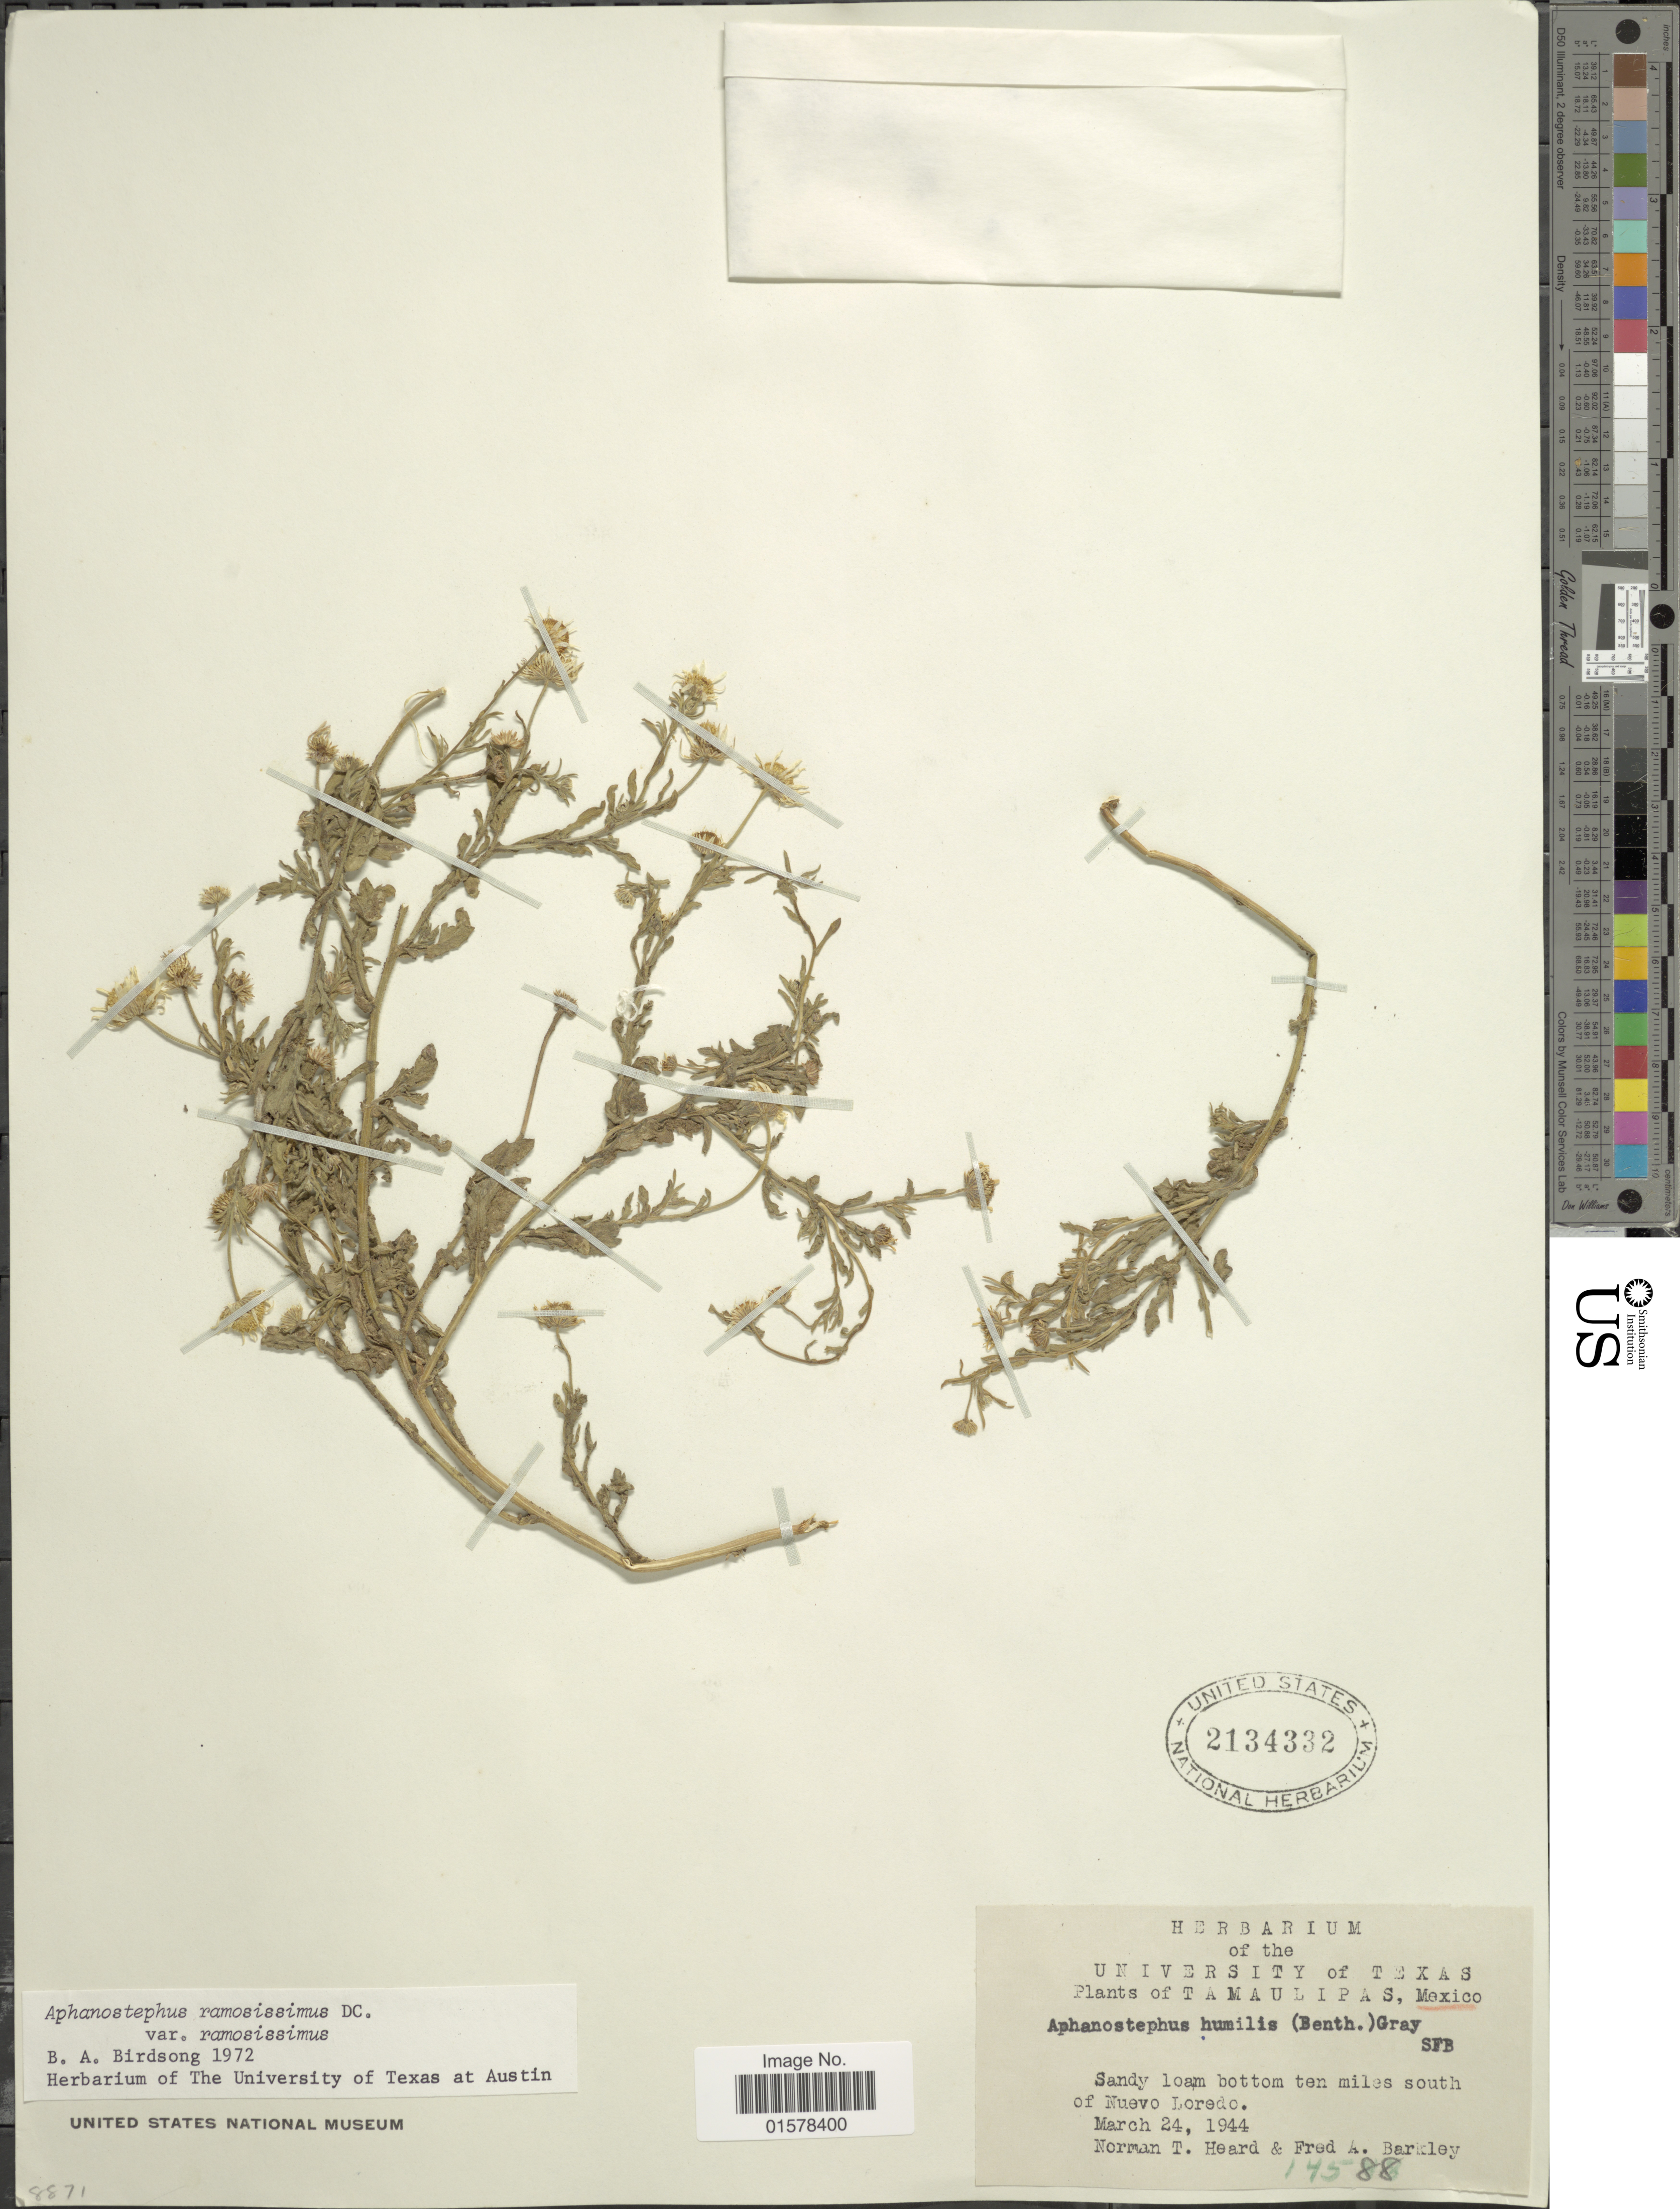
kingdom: Plantae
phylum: Tracheophyta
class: Magnoliopsida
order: Asterales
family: Asteraceae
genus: Aphanostephus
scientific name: Aphanostephus ramosissimus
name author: DC.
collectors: N. Heard & F. A. Barkley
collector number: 14588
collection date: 1944-03-24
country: Mexico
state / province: Tamaulipas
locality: Tamaulipas. Mexico. ten miles south of Nuevo Loredo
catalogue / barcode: US 2134332